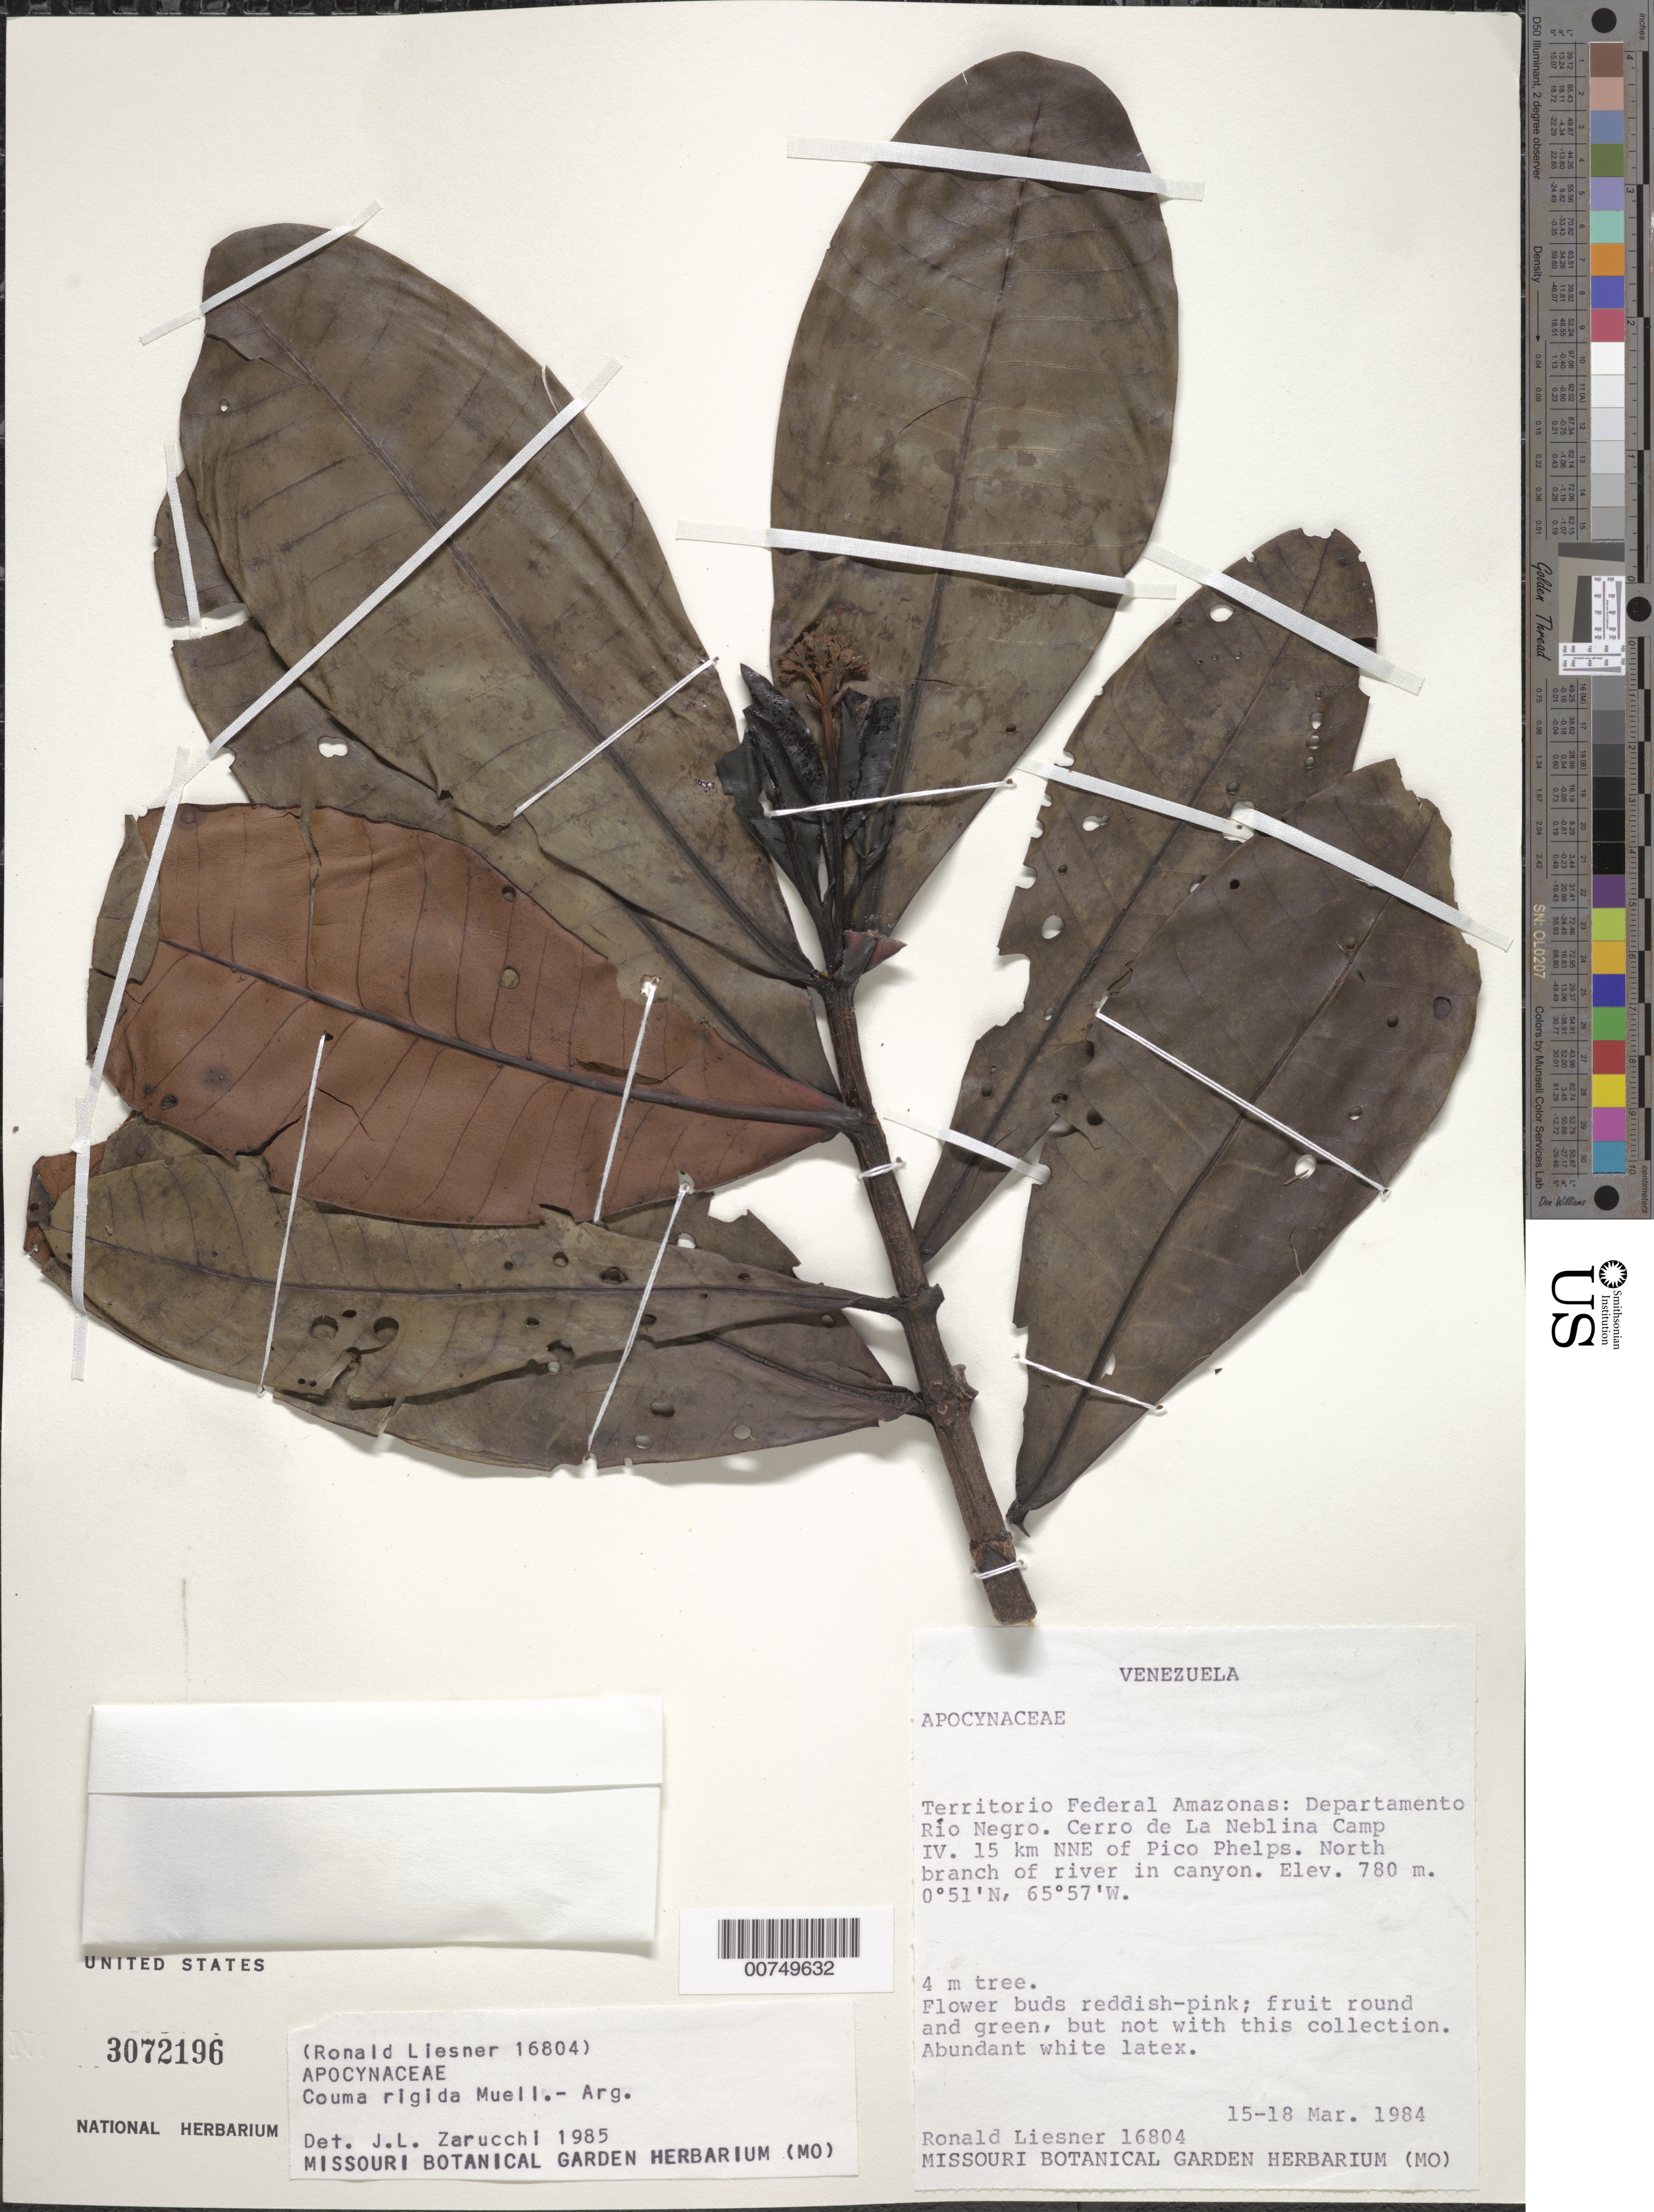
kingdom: Plantae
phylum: Tracheophyta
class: Magnoliopsida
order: Gentianales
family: Apocynaceae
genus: Couma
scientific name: Couma rigida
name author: Müll. Arg.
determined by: Zarucchi, J. L.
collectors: R. L. Liesner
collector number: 16804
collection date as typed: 15-Mar-84 to 18-Mar-84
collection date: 1984-03-15/1984-03-18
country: Venezuela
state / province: Amazonas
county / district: Río Negro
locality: Cerro de La Neblina Camp IV, 15 km NNE of Pico Phelps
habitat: North branch of river in canyon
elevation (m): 780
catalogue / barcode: US 3072196